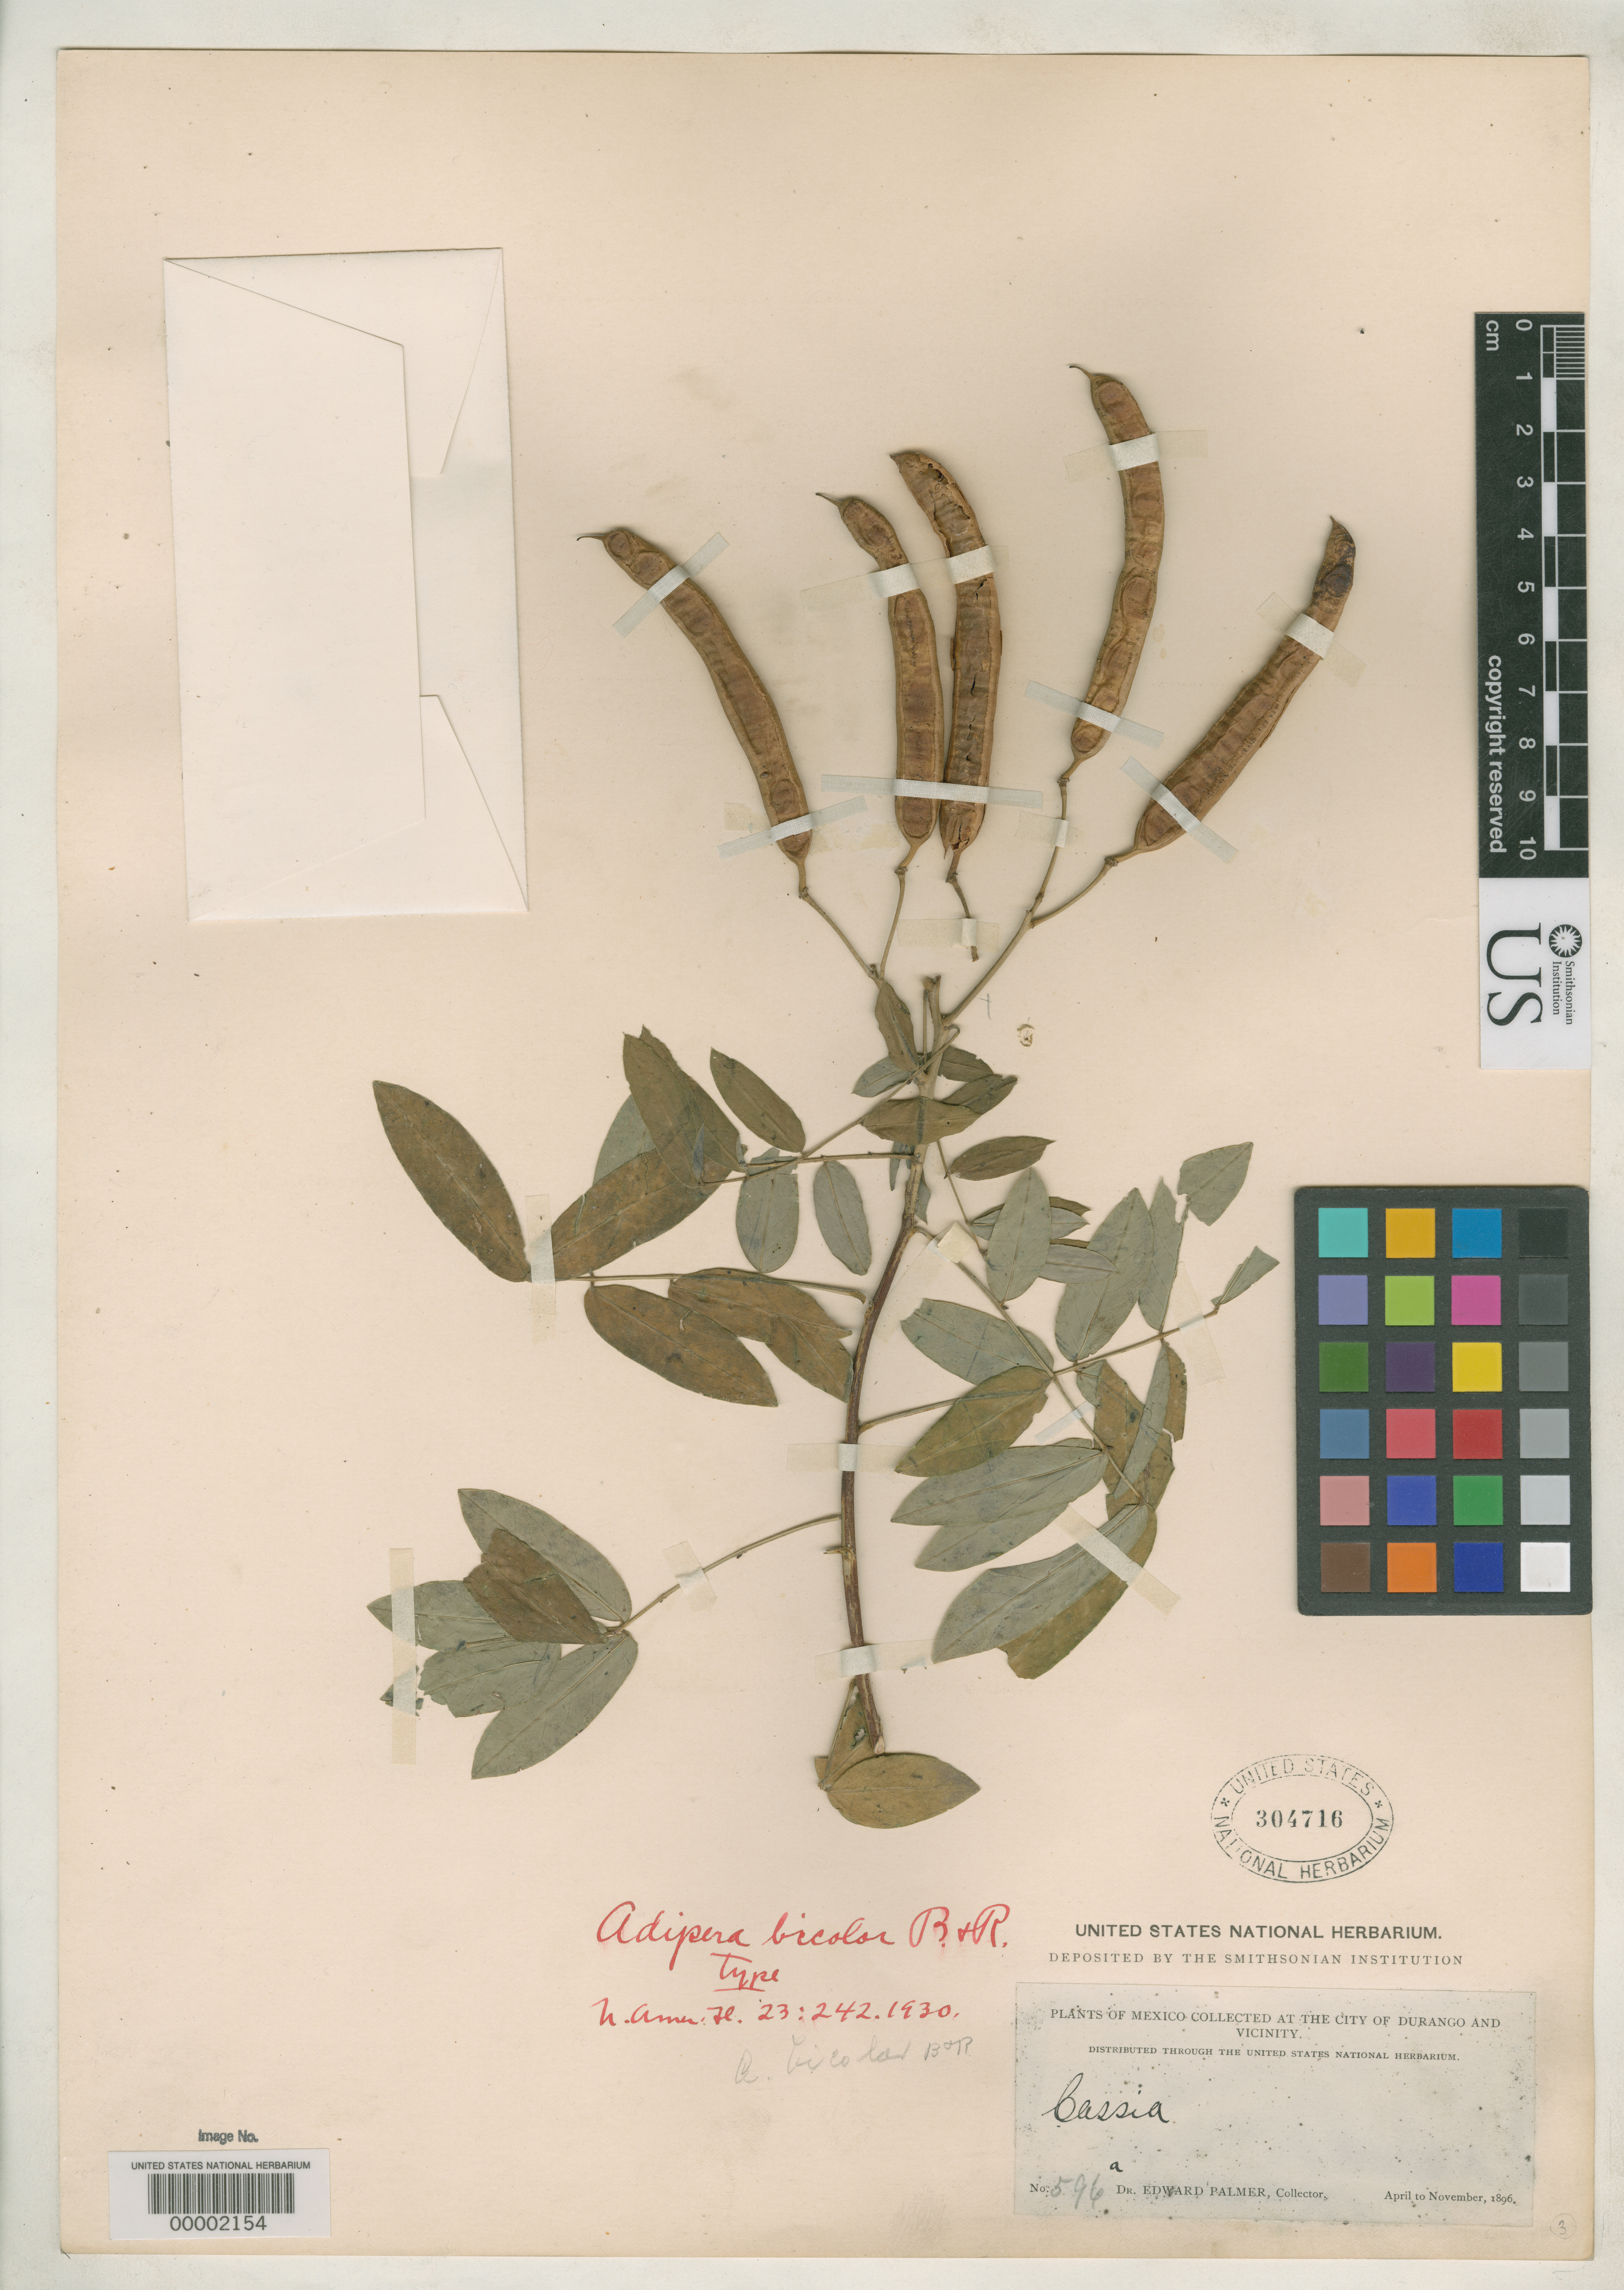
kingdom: Plantae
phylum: Tracheophyta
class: Magnoliopsida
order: Fabales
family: Fabaceae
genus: Adipera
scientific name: Adipera bicolor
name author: Britton & Rose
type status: Type Collection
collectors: E. Palmer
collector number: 596 a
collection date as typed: Apr 1896 to -- Nov 1896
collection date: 1896-04/1896-11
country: Mexico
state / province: Durango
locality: City of Durango & vicinity.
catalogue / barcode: US 304716